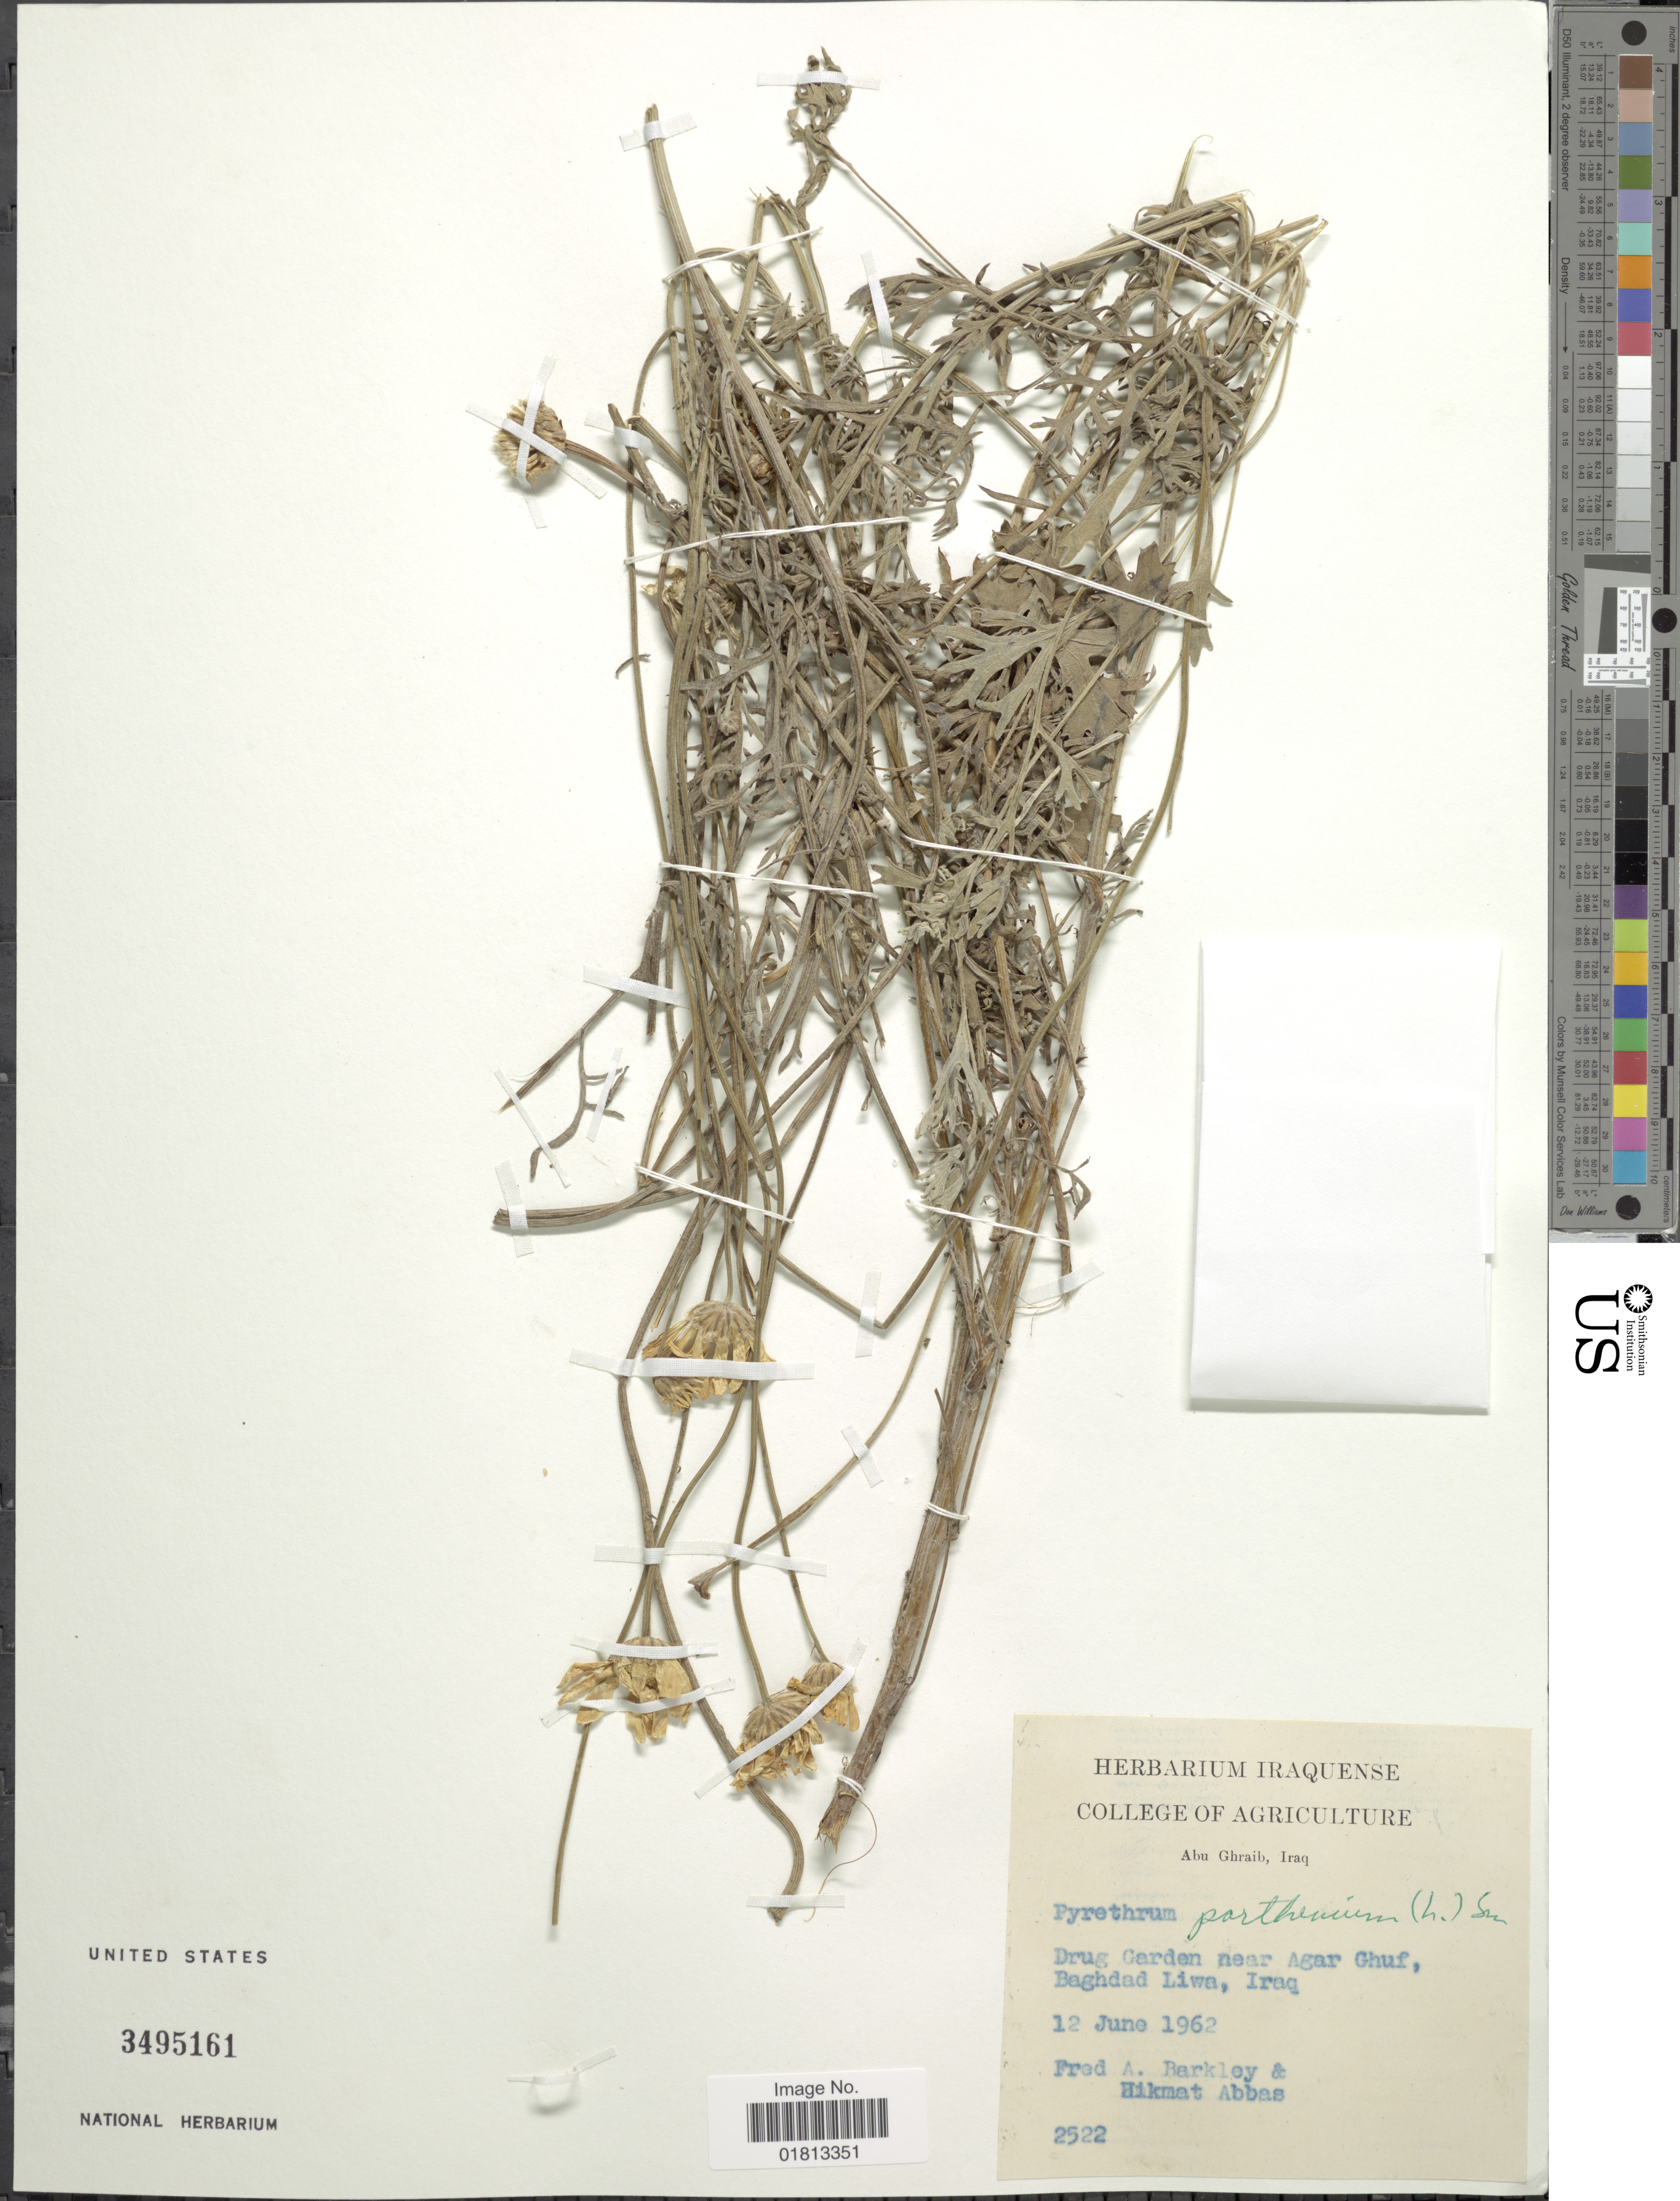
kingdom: Plantae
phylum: Tracheophyta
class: Magnoliopsida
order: Asterales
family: Asteraceae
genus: Tanacetum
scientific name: Tanacetum parthenium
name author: (L.) Sch. Bip.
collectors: F. A. Barkley & H. Abbas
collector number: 2522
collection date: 1962-06-12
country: Iraq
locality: Abu Ghraib, Iraq, Drug Carden near Agar Ghuf, Baghdad Liwa, Iraq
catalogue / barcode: US 3495161